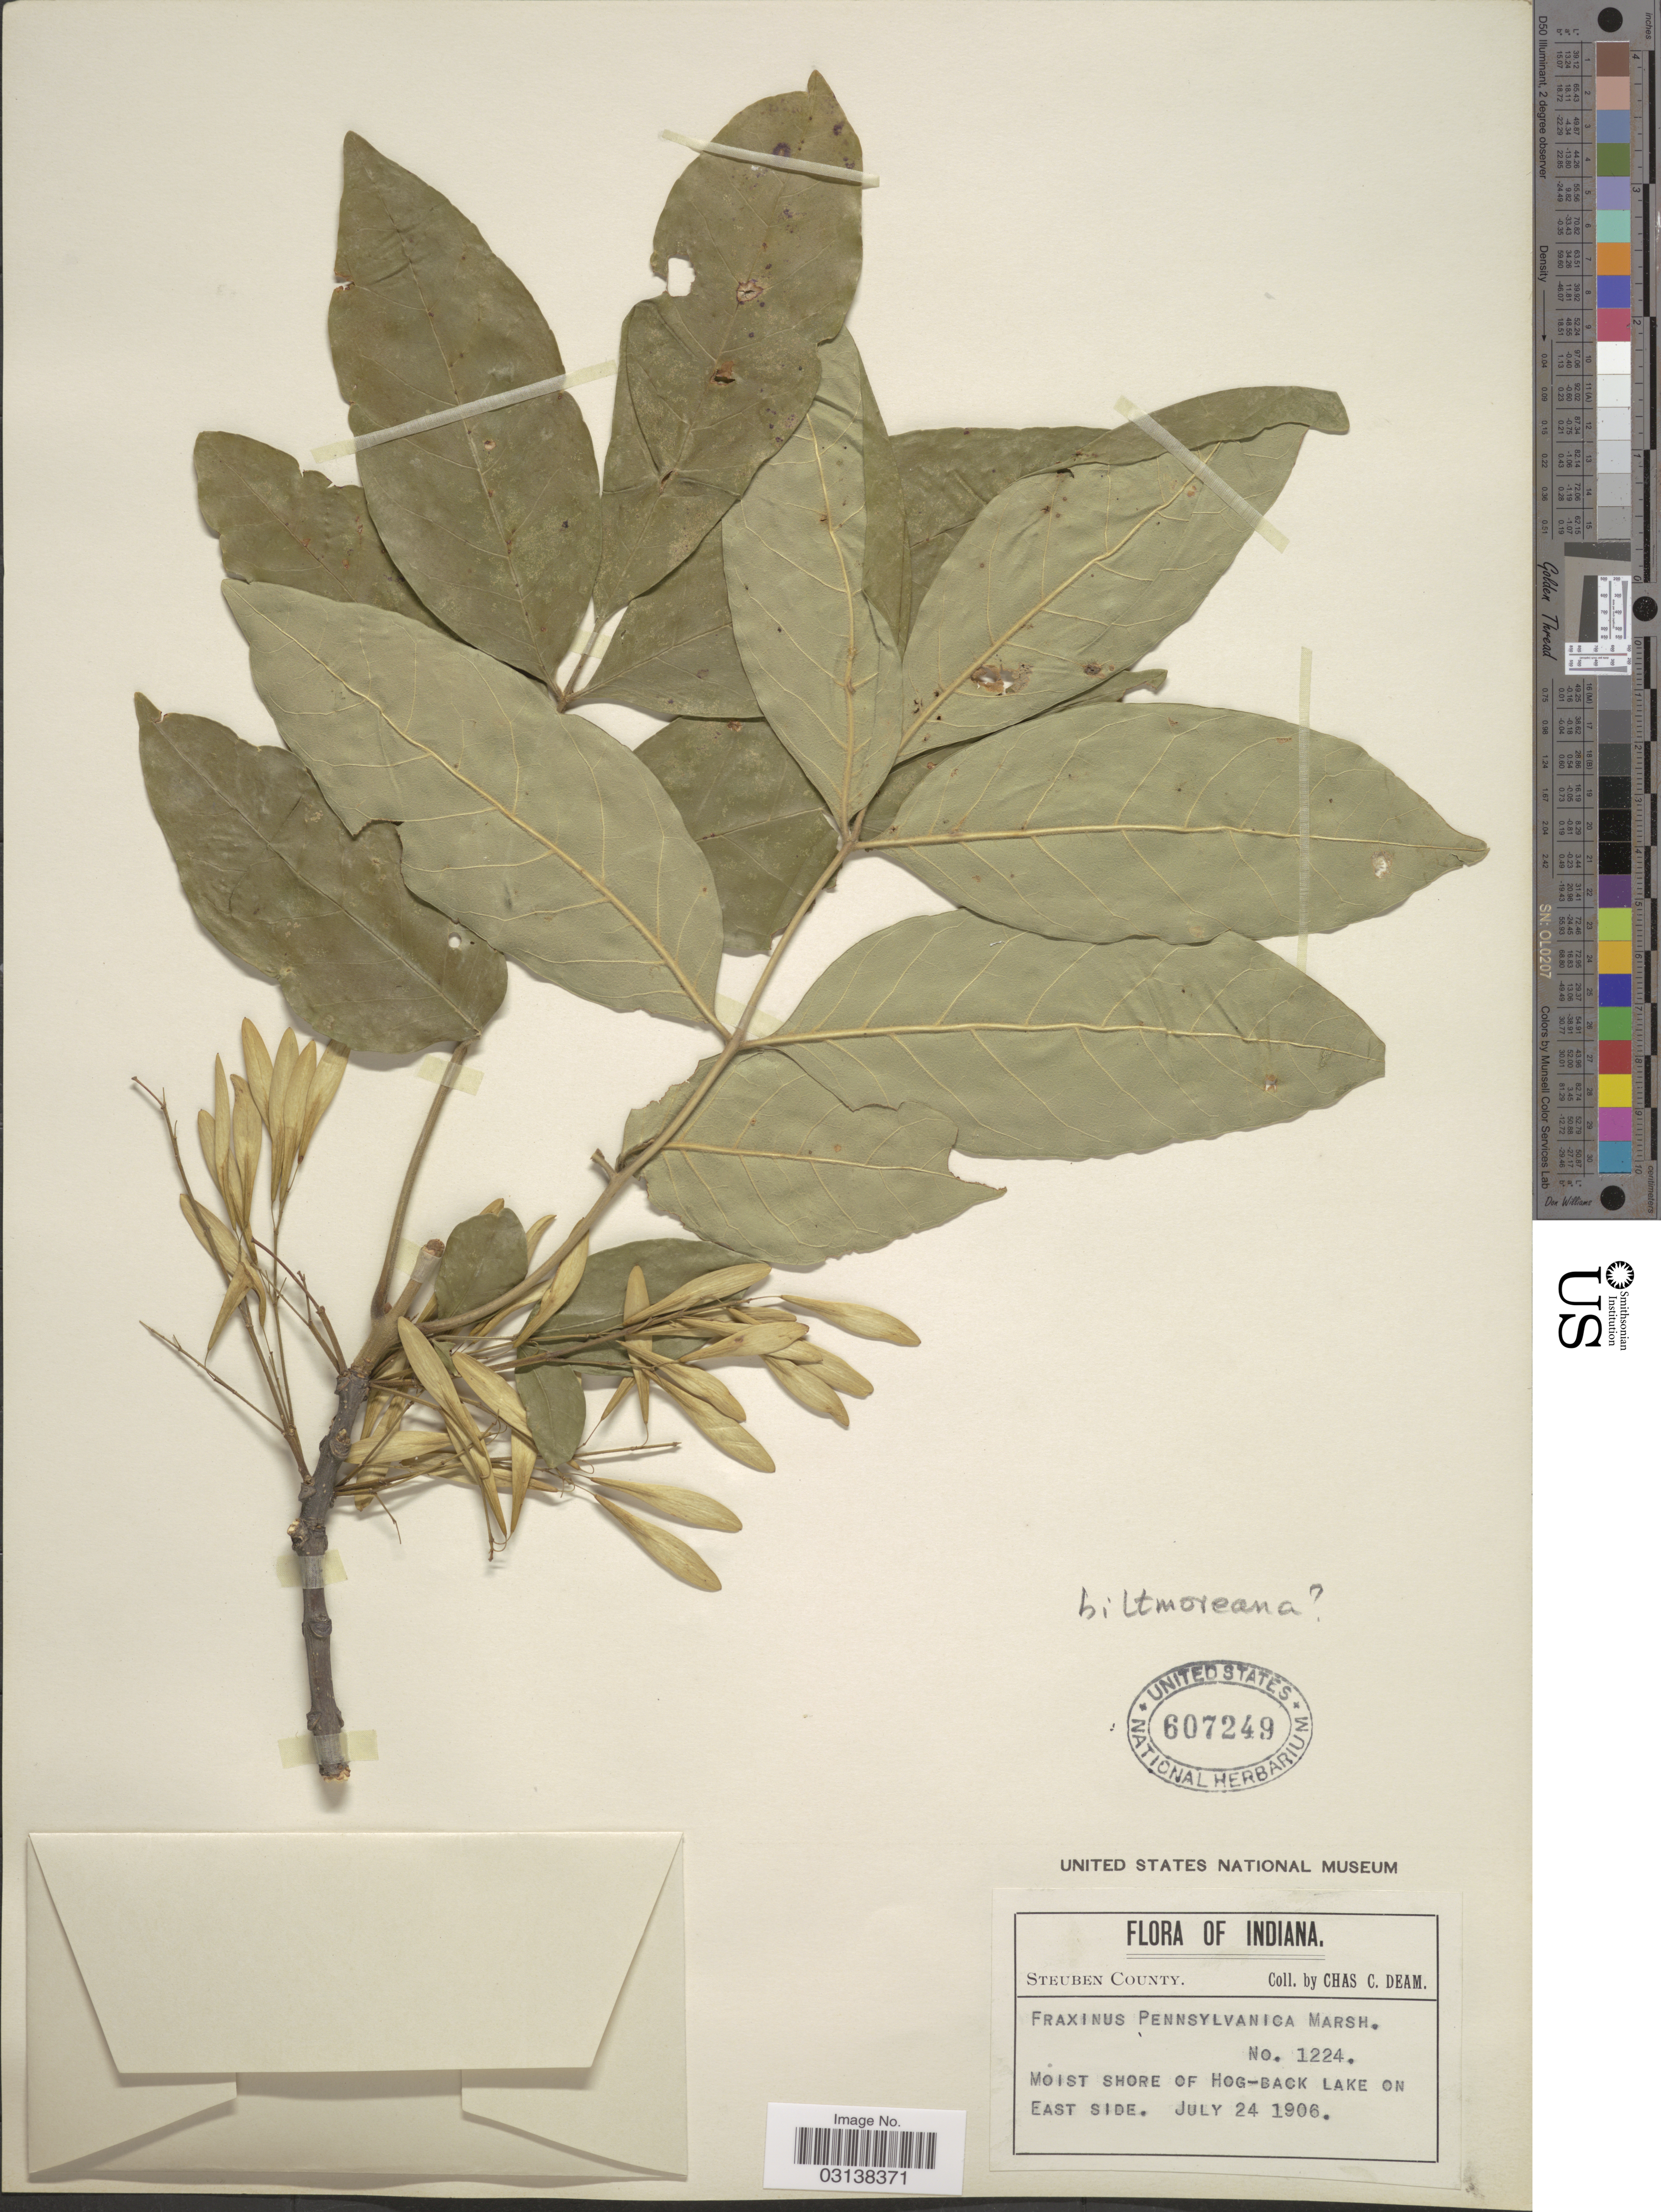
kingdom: Plantae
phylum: Tracheophyta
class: Magnoliopsida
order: Lamiales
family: Oleaceae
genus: Fraxinus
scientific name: Fraxinus americana var. biltmoreana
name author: (Beadle) J.W. Wright ex Fernald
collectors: C. C. Deam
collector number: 1224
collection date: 1906-07-24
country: United States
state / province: Indiana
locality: Steuben County. Moist shore of Hog-back Lake on east side.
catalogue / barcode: US 607249